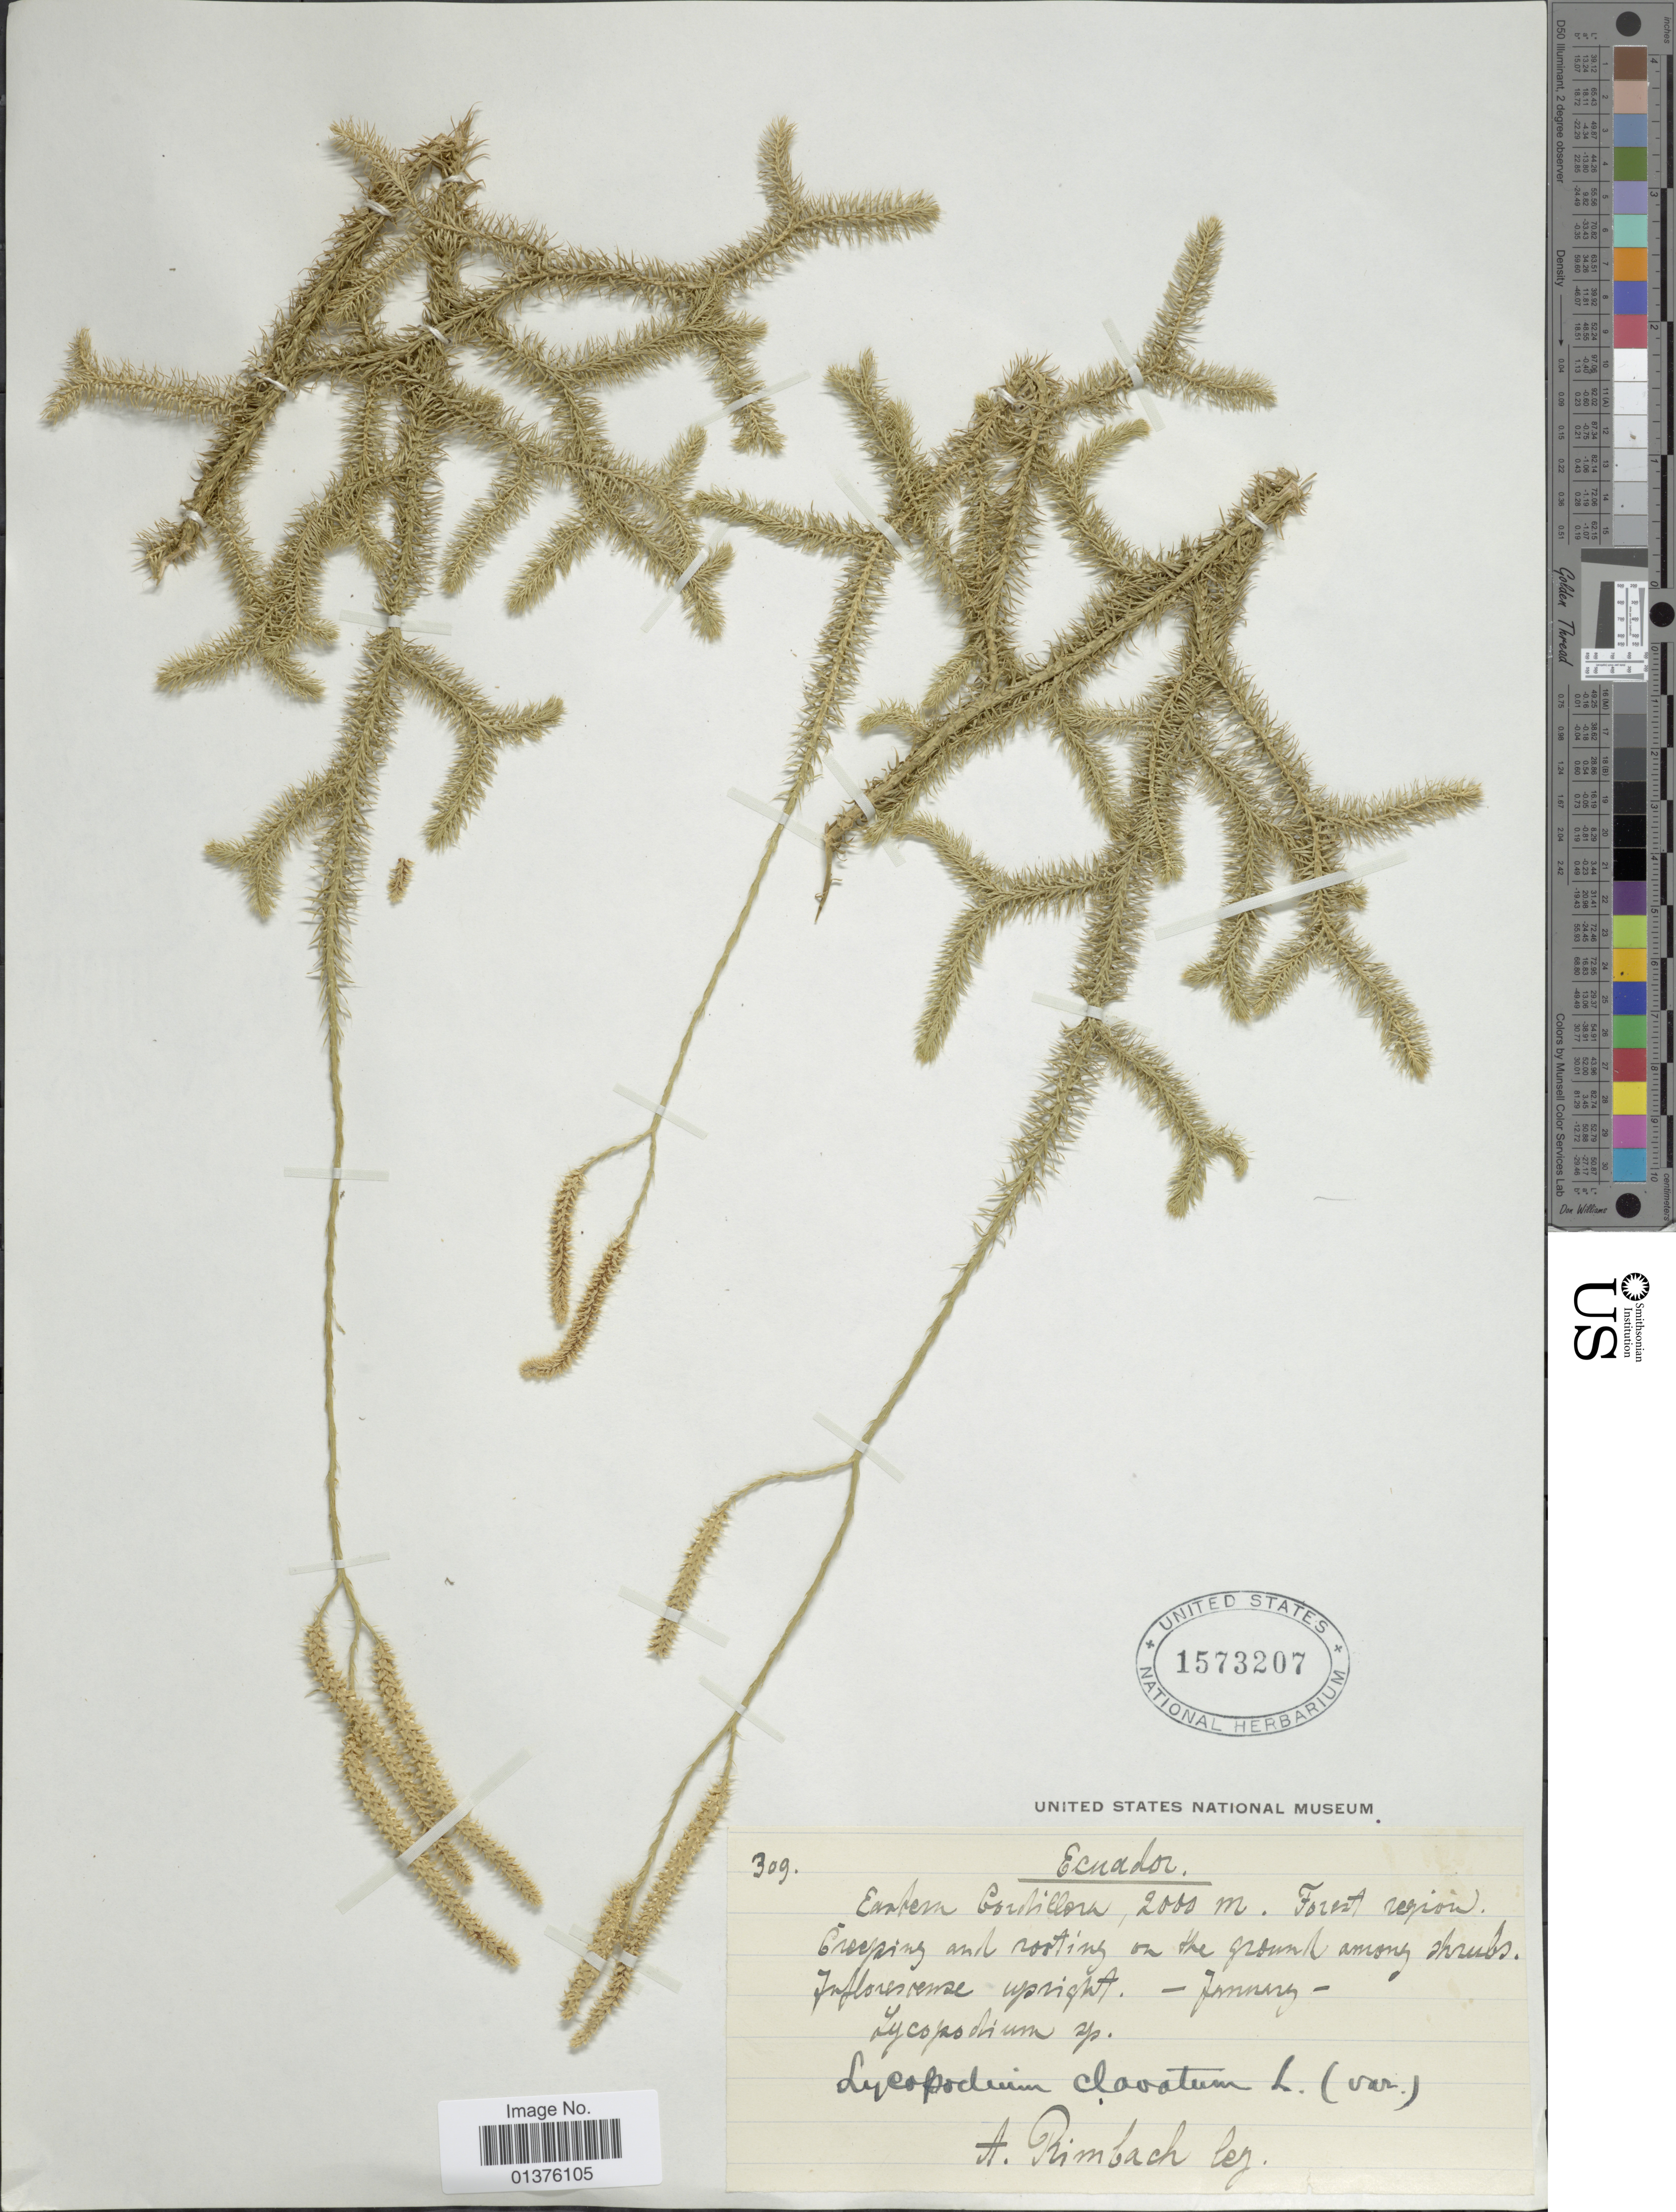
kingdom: Plantae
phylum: Tracheophyta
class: Lycopodiopsida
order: Lycopodiales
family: Lycopodiaceae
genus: Lycopodium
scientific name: Lycopodium clavatum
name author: L.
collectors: A. Rimbach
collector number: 309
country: Ecuador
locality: Eastern Cordillera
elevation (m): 2000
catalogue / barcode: US 1573207